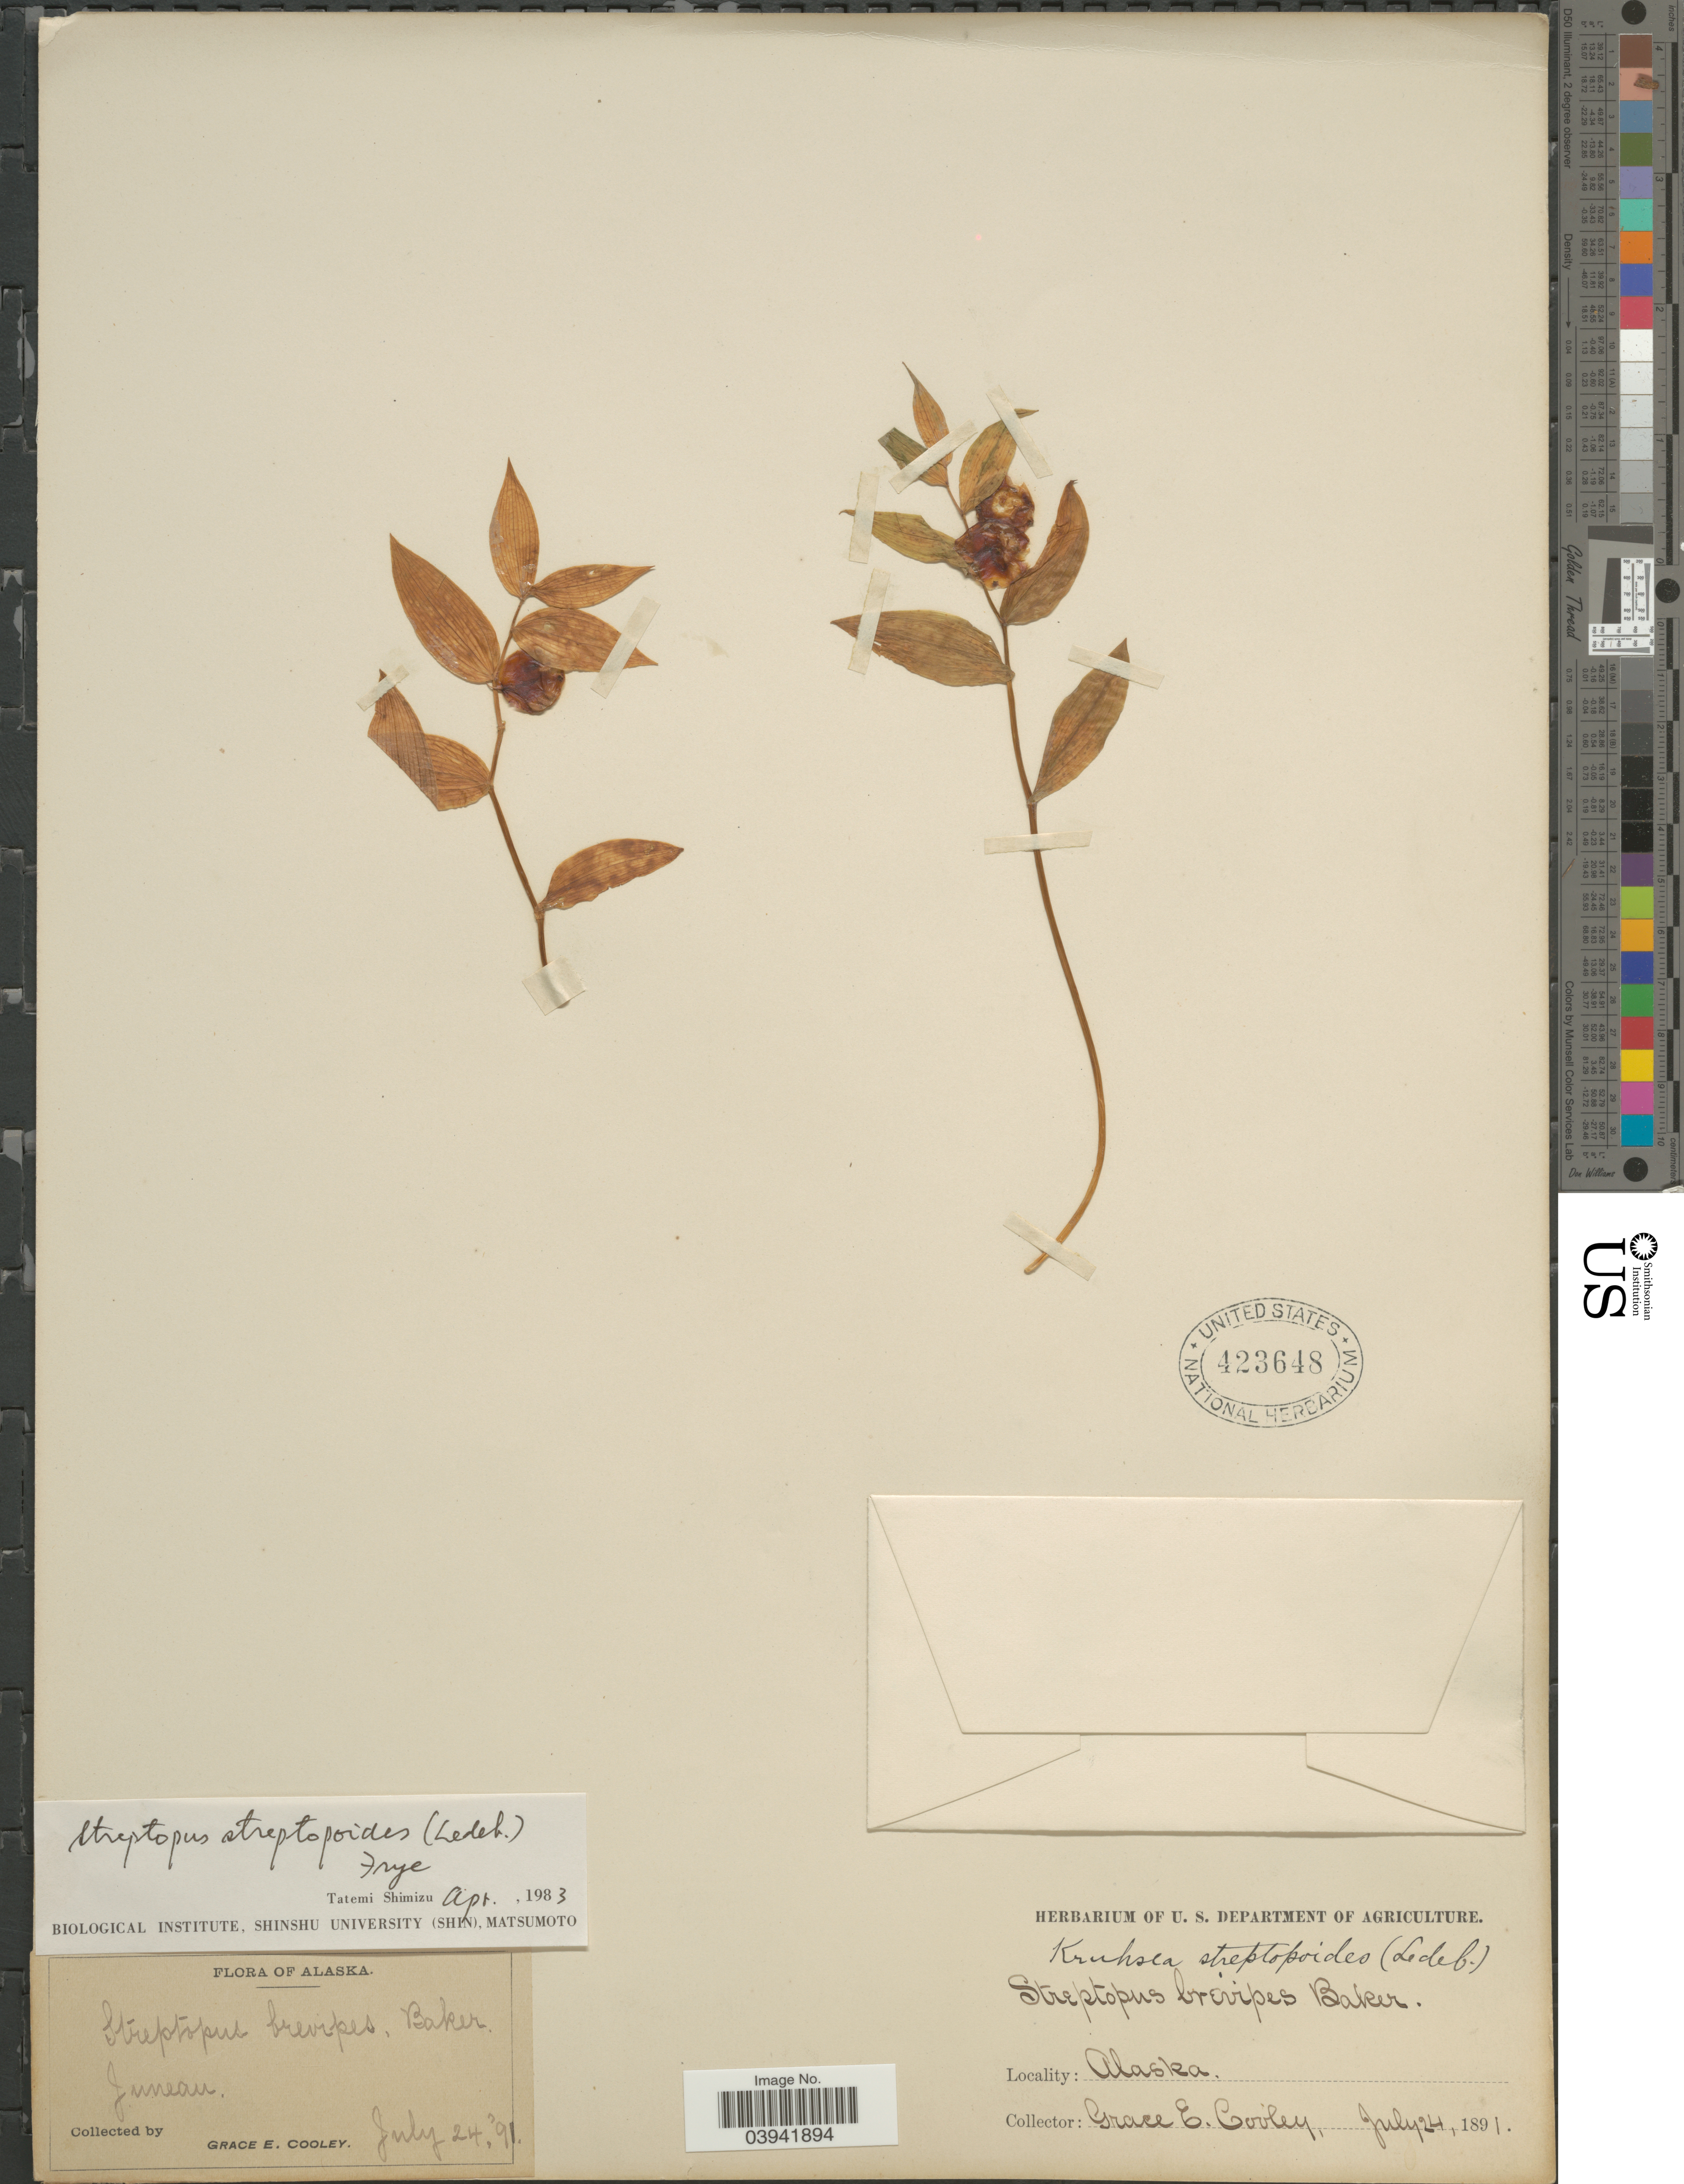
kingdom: Plantae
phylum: Tracheophyta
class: Liliopsida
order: Liliales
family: Liliaceae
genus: Streptopus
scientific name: Streptopus streptopoides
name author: (Ledeb.) Frye & Rigg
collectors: G. E. Cooley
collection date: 1891-07-24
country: United States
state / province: Alaska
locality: Juneau.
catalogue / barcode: US 423648